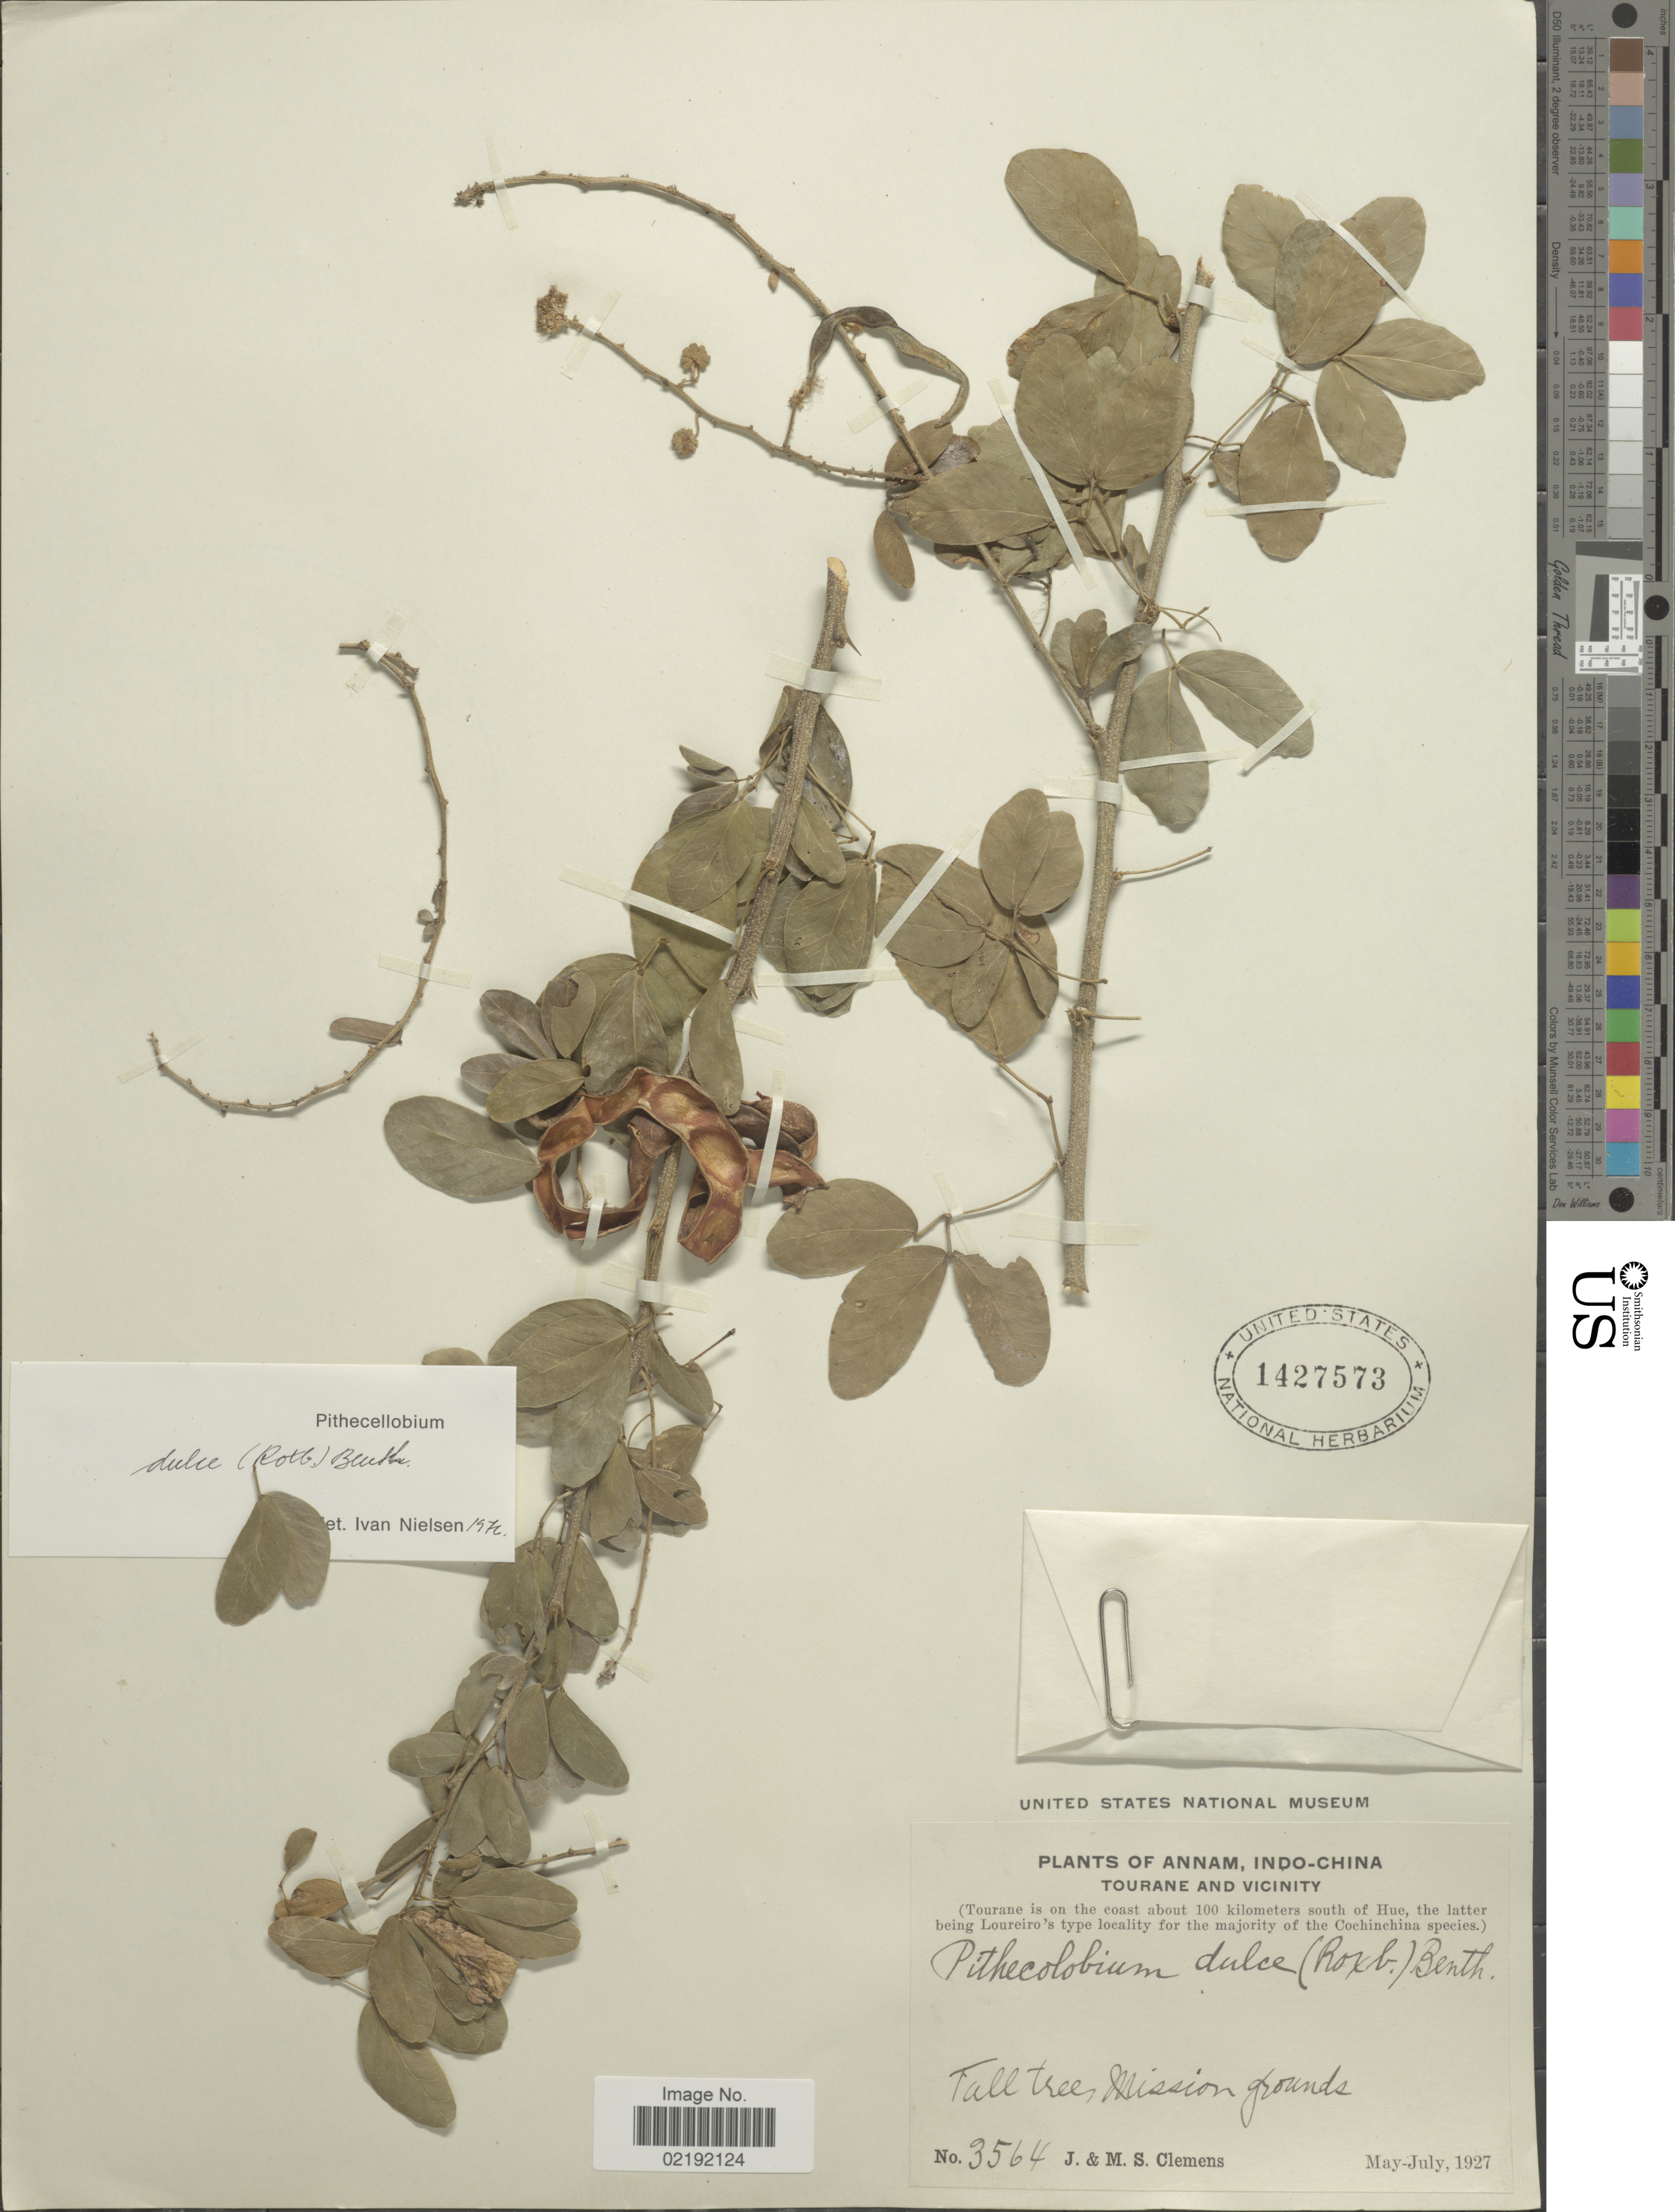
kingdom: Plantae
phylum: Tracheophyta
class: Magnoliopsida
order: Fabales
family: Fabaceae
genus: Pithecellobium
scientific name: Pithecellobium dulce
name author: (Roxb.) Benth.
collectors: J. Clemens & M. S. Clemens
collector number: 3564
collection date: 1927-05/1927-07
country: Vietnam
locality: Annam, Indo-China. Tourane and Vicinity. (Tourane is on the coast about 100 kilometers south of Hue, the latter being Loureiro's type locality for the majority of the Cochinchina species). Mission grounds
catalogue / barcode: US 1427573